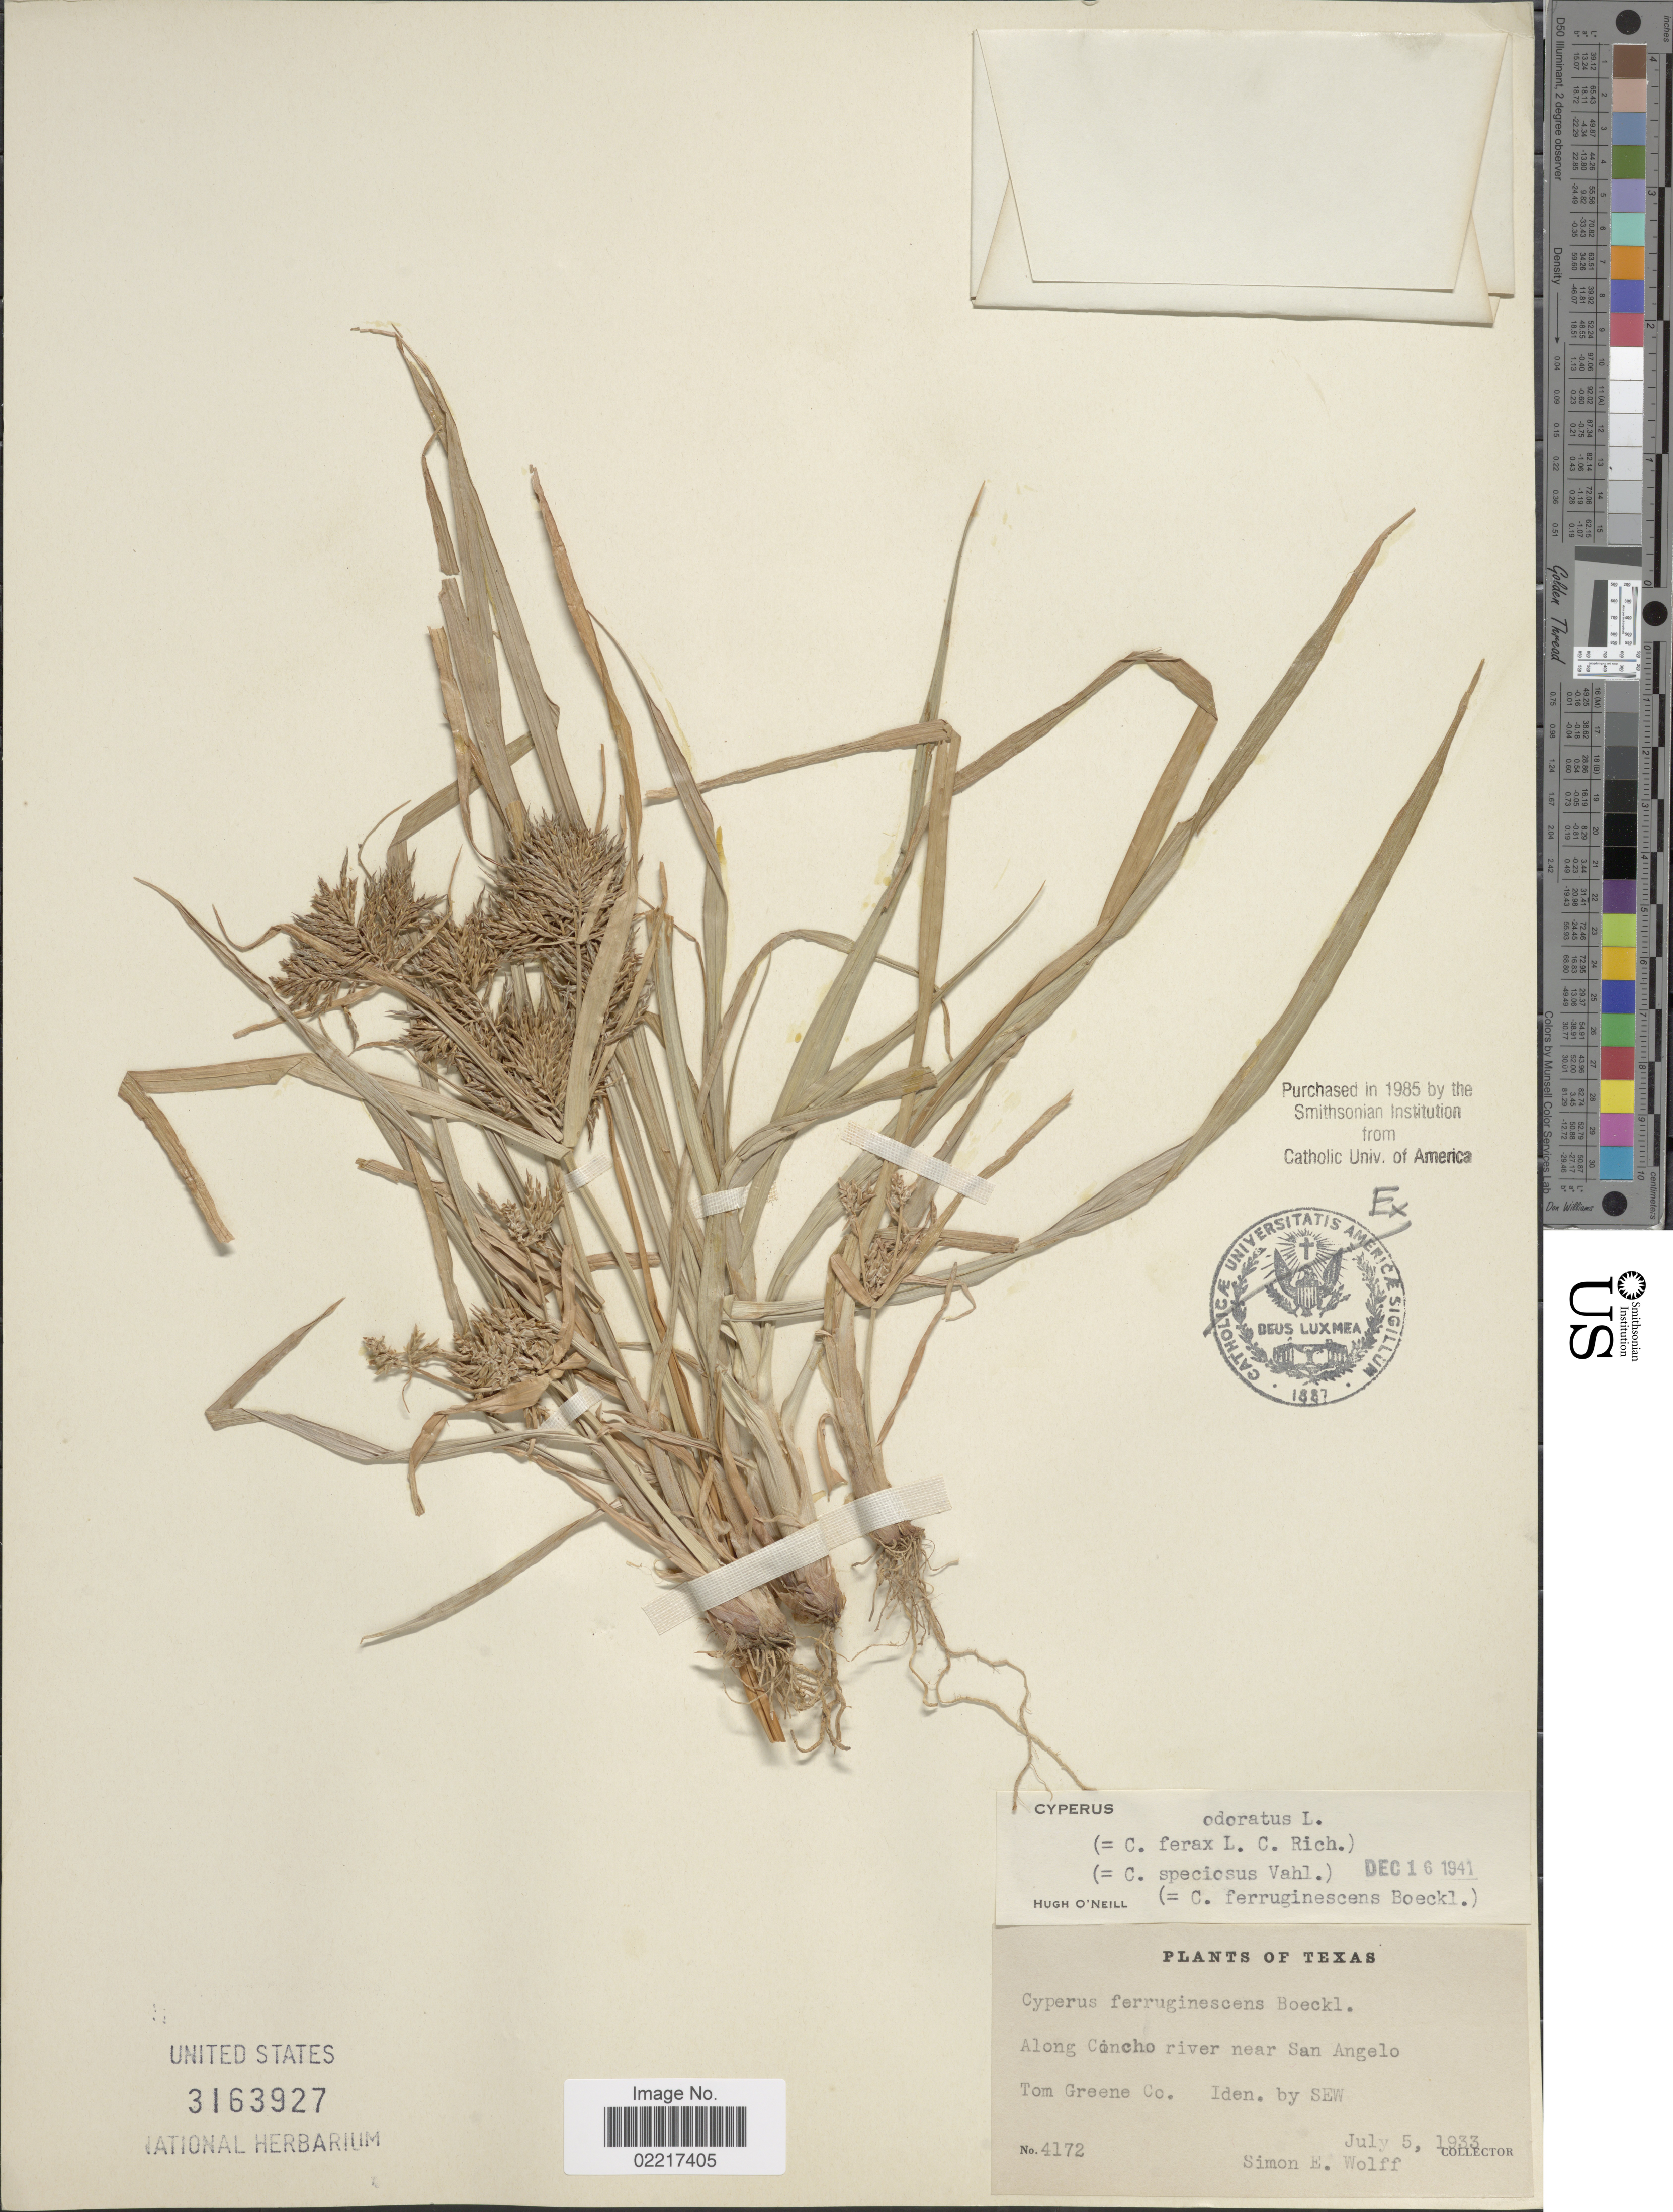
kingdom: Plantae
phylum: Tracheophyta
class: Liliopsida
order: Poales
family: Cyperaceae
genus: Cyperus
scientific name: Cyperus odoratus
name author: L.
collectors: S. E. Wolff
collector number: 4172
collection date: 1933-07-05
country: United States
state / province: Texas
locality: Along Concho River near San Angelo, Tom Greene Co.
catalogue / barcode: US 3163927